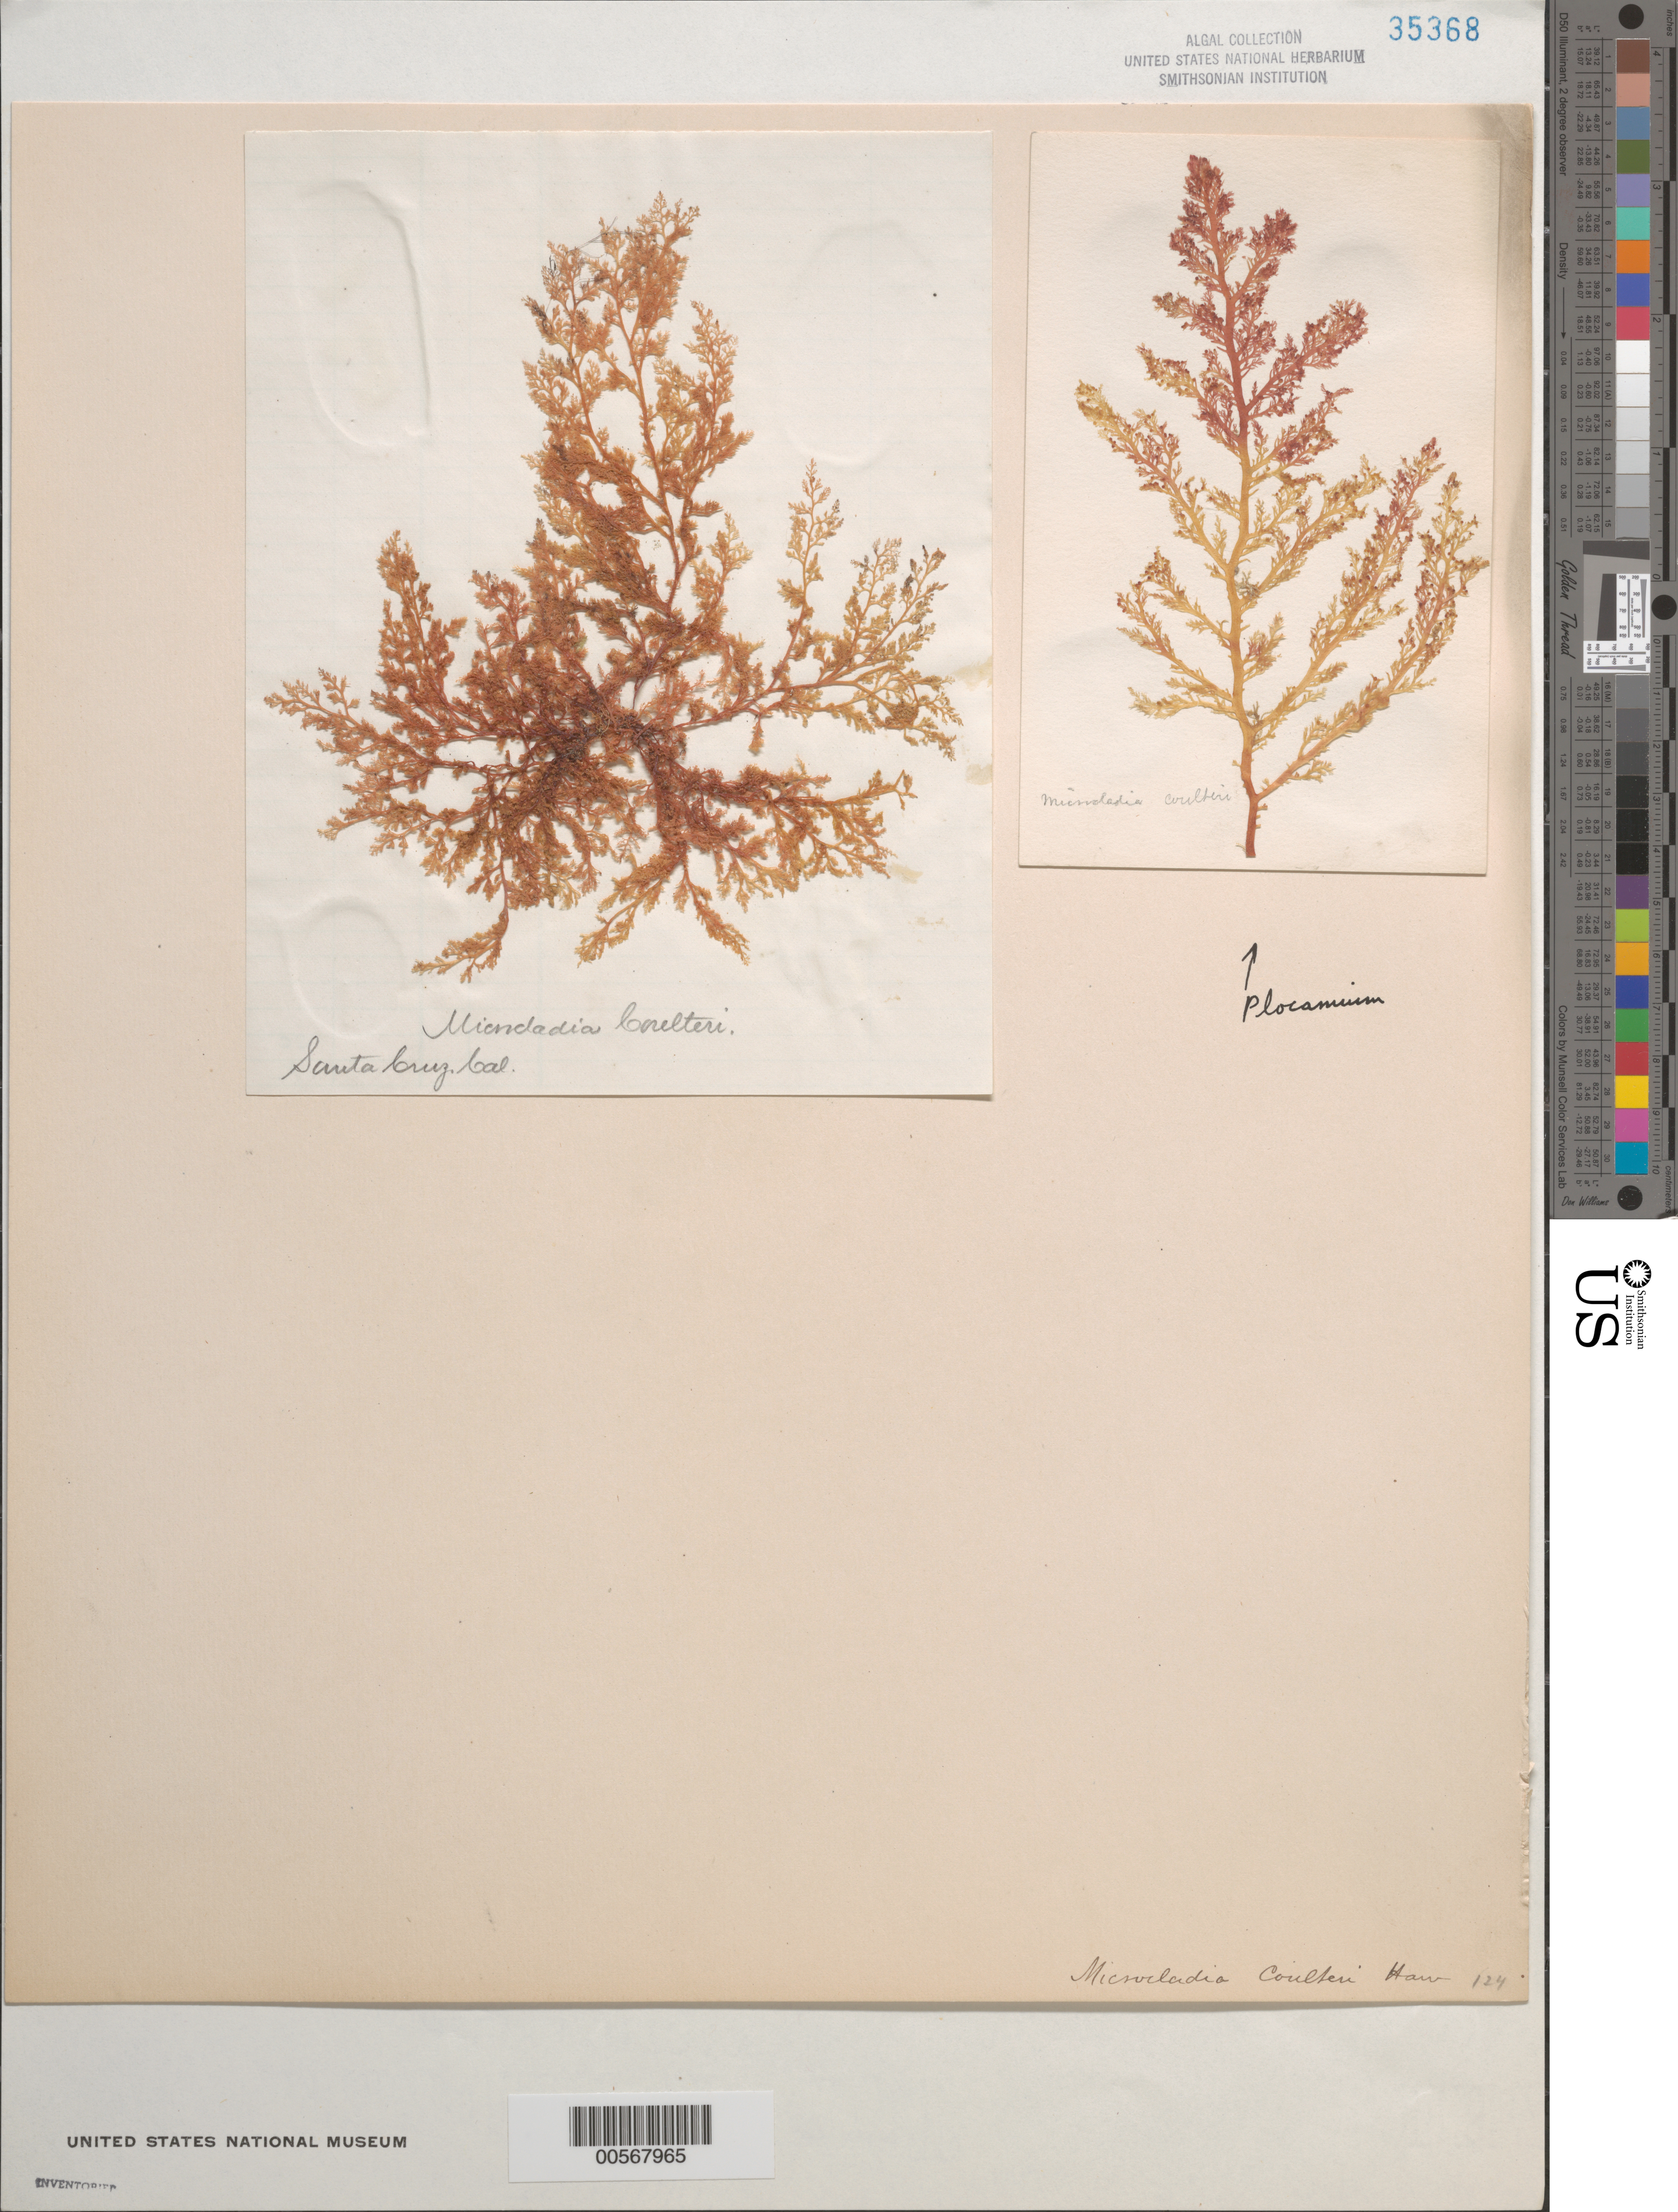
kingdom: Plantae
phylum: Rhodophyta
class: Florideophyceae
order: Ceramiales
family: Ceramiaceae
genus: Microcladia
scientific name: Microcladia coulteri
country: United States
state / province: California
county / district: Santa Cruz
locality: Santa Cruz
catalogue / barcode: US 35368